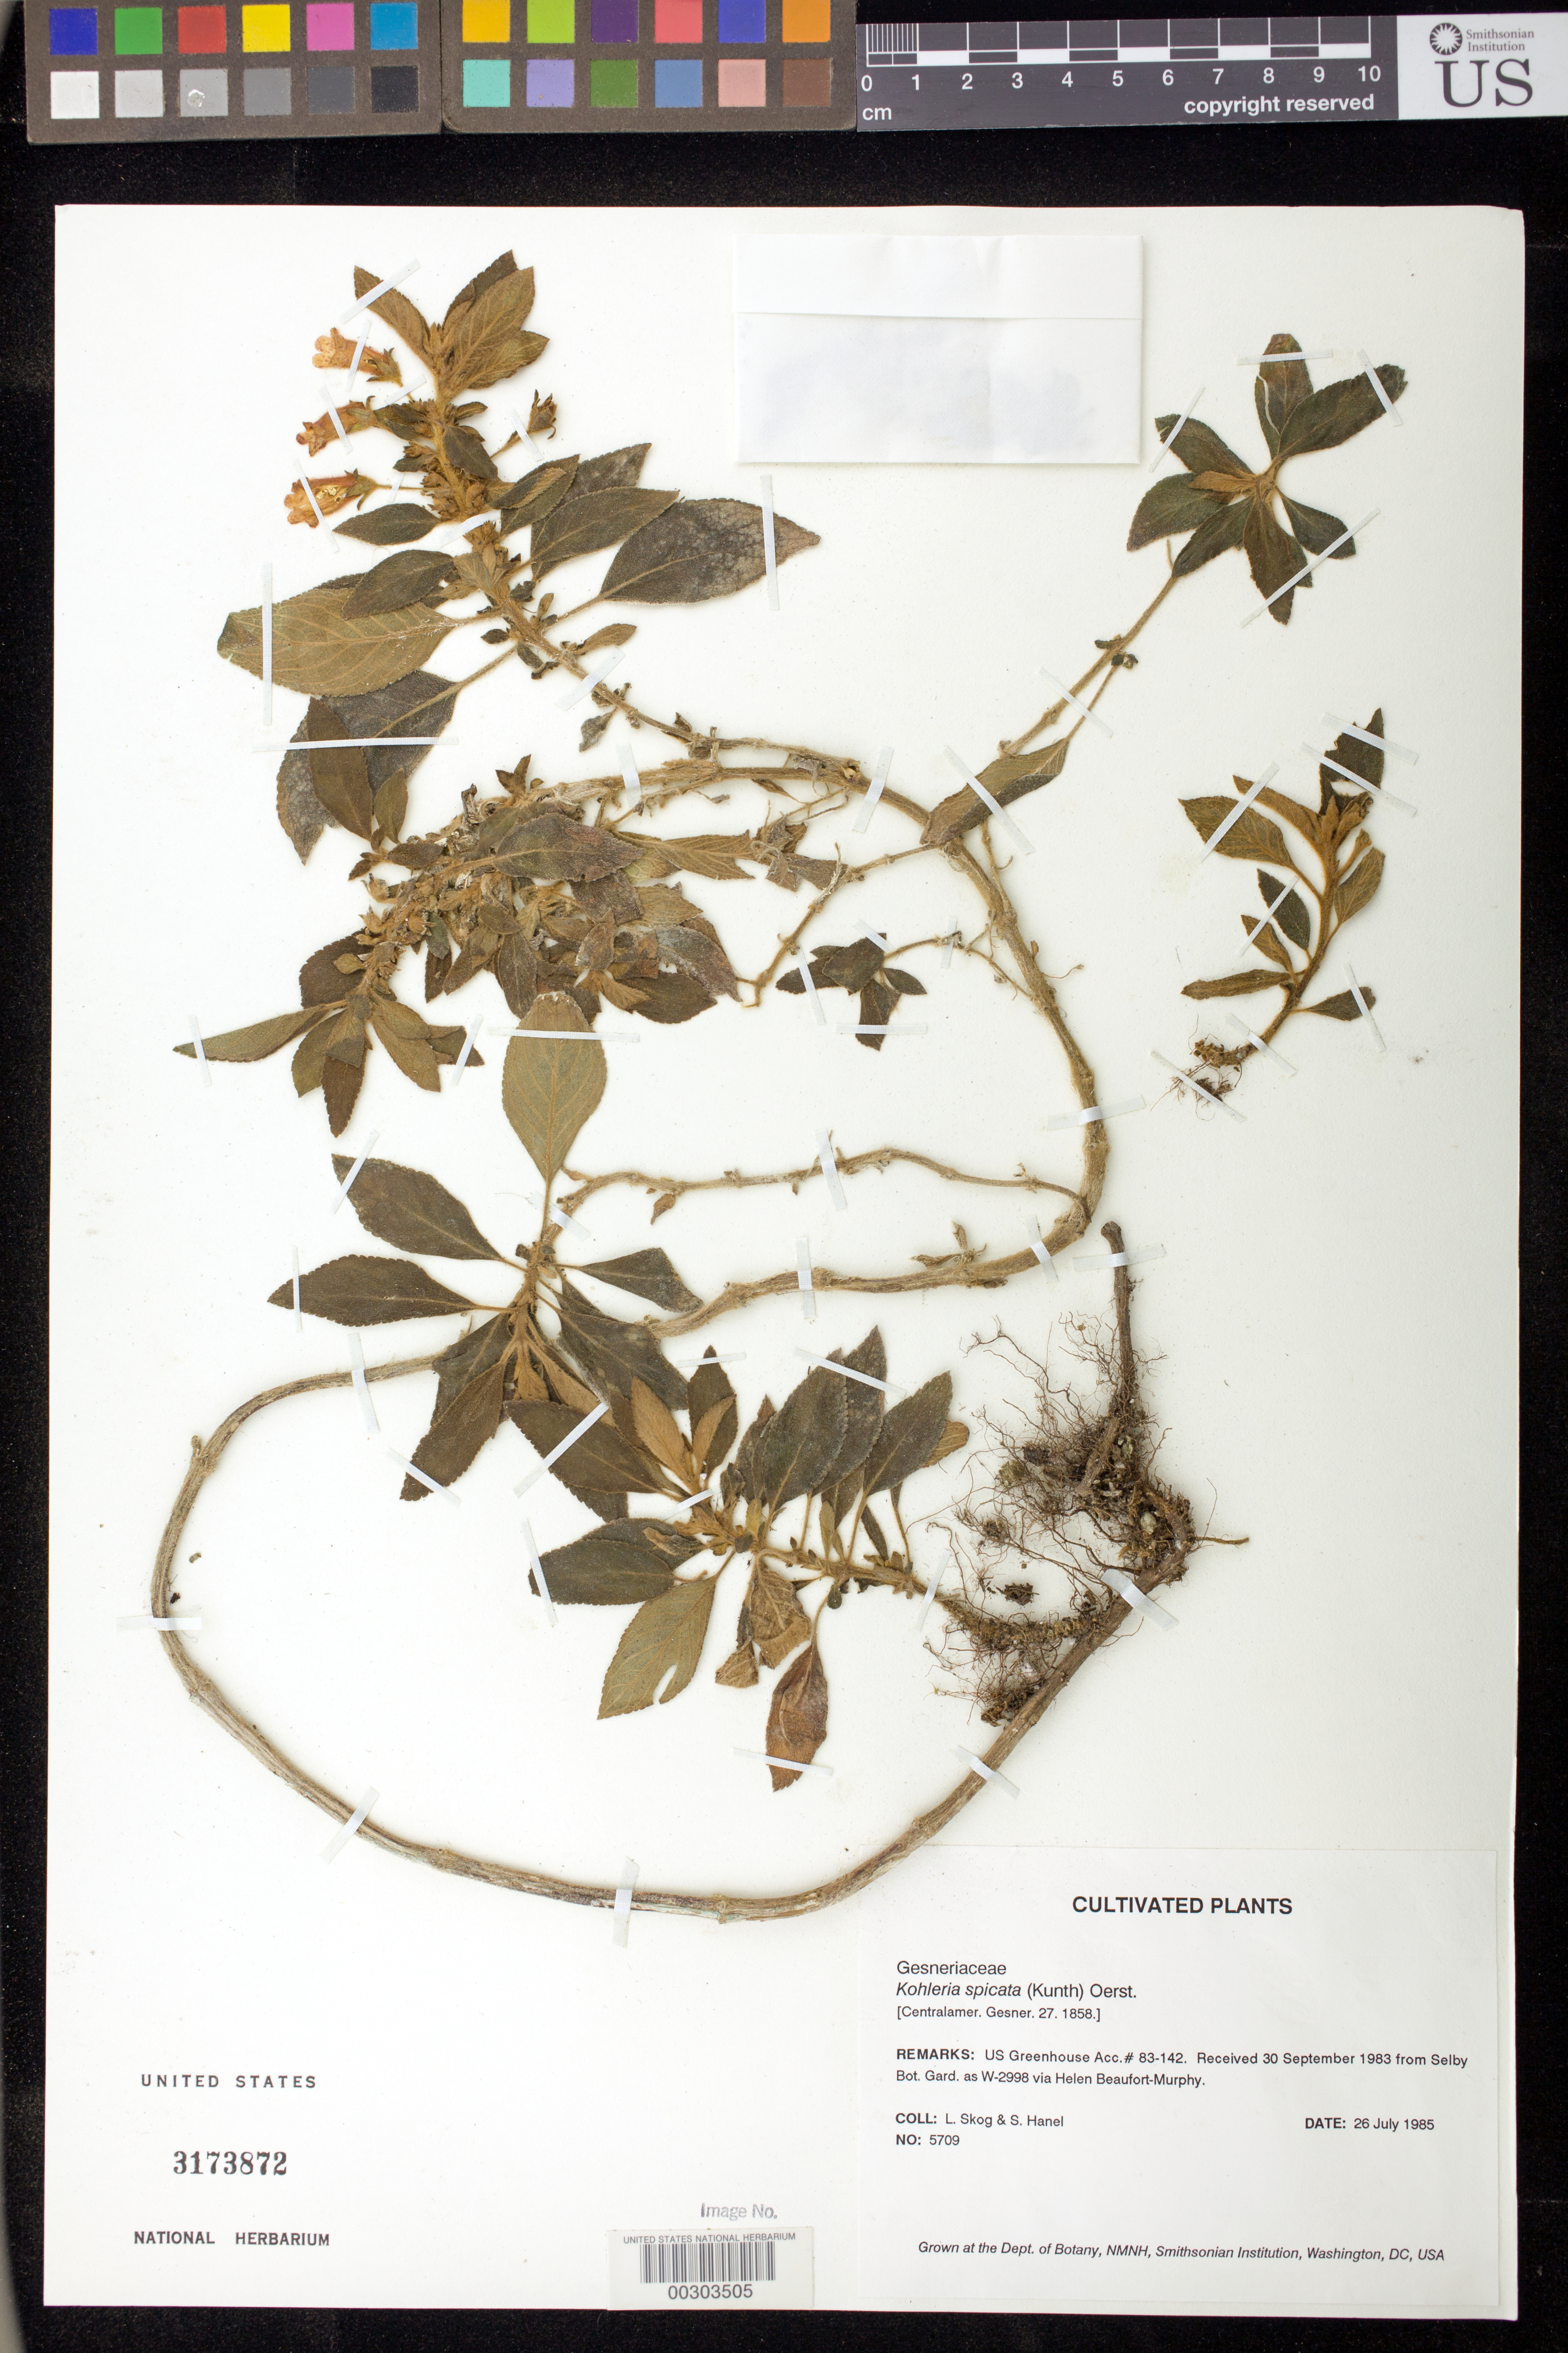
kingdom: Plantae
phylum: Tracheophyta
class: Magnoliopsida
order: Lamiales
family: Gesneriaceae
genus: Kohleria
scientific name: Kohleria spicata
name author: (Kunth) Oerst.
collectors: L. E. Skog & S. Hanel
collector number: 5709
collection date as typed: Jul 1985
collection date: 1985-07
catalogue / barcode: US 3173872